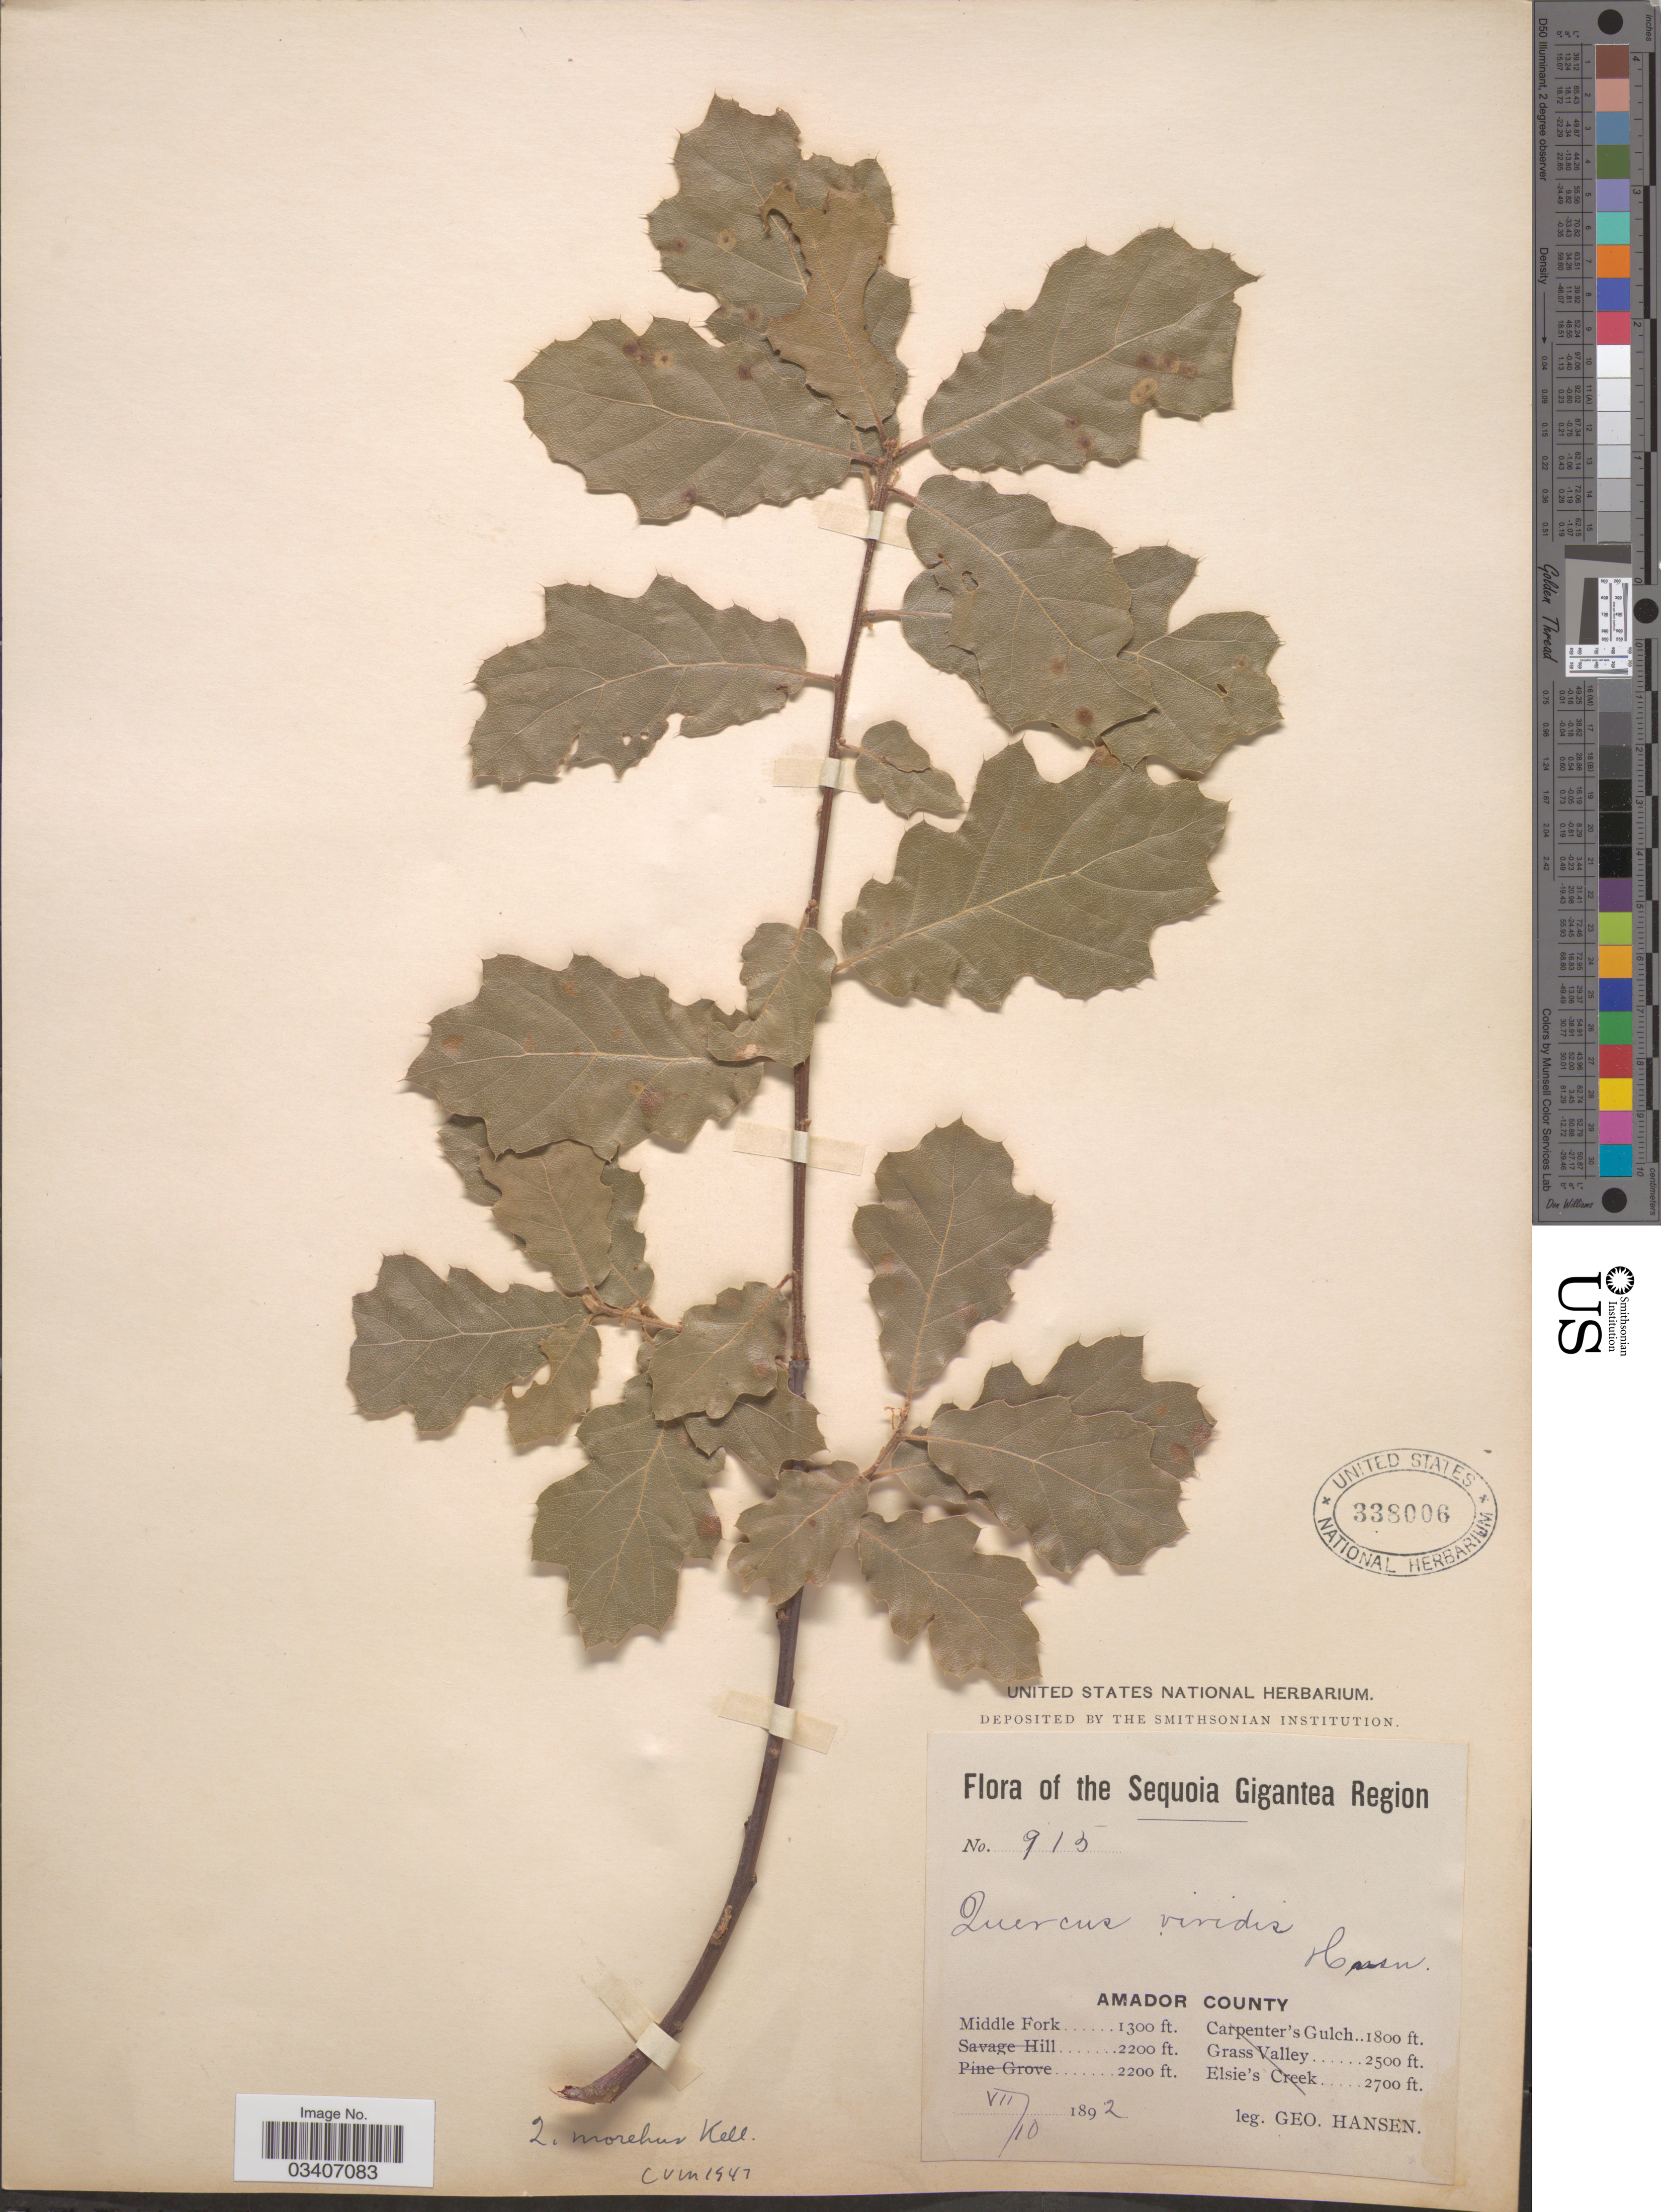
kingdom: Plantae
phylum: Tracheophyta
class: Magnoliopsida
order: Fagales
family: Fagaceae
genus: Quercus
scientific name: Quercus x moreha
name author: Kellogg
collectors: G. Hansen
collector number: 915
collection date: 1892-07-10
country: United States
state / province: California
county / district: Amador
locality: The Sequoia Gigantea Region. Amador County. Middle Fork.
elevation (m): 396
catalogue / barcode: US 338006